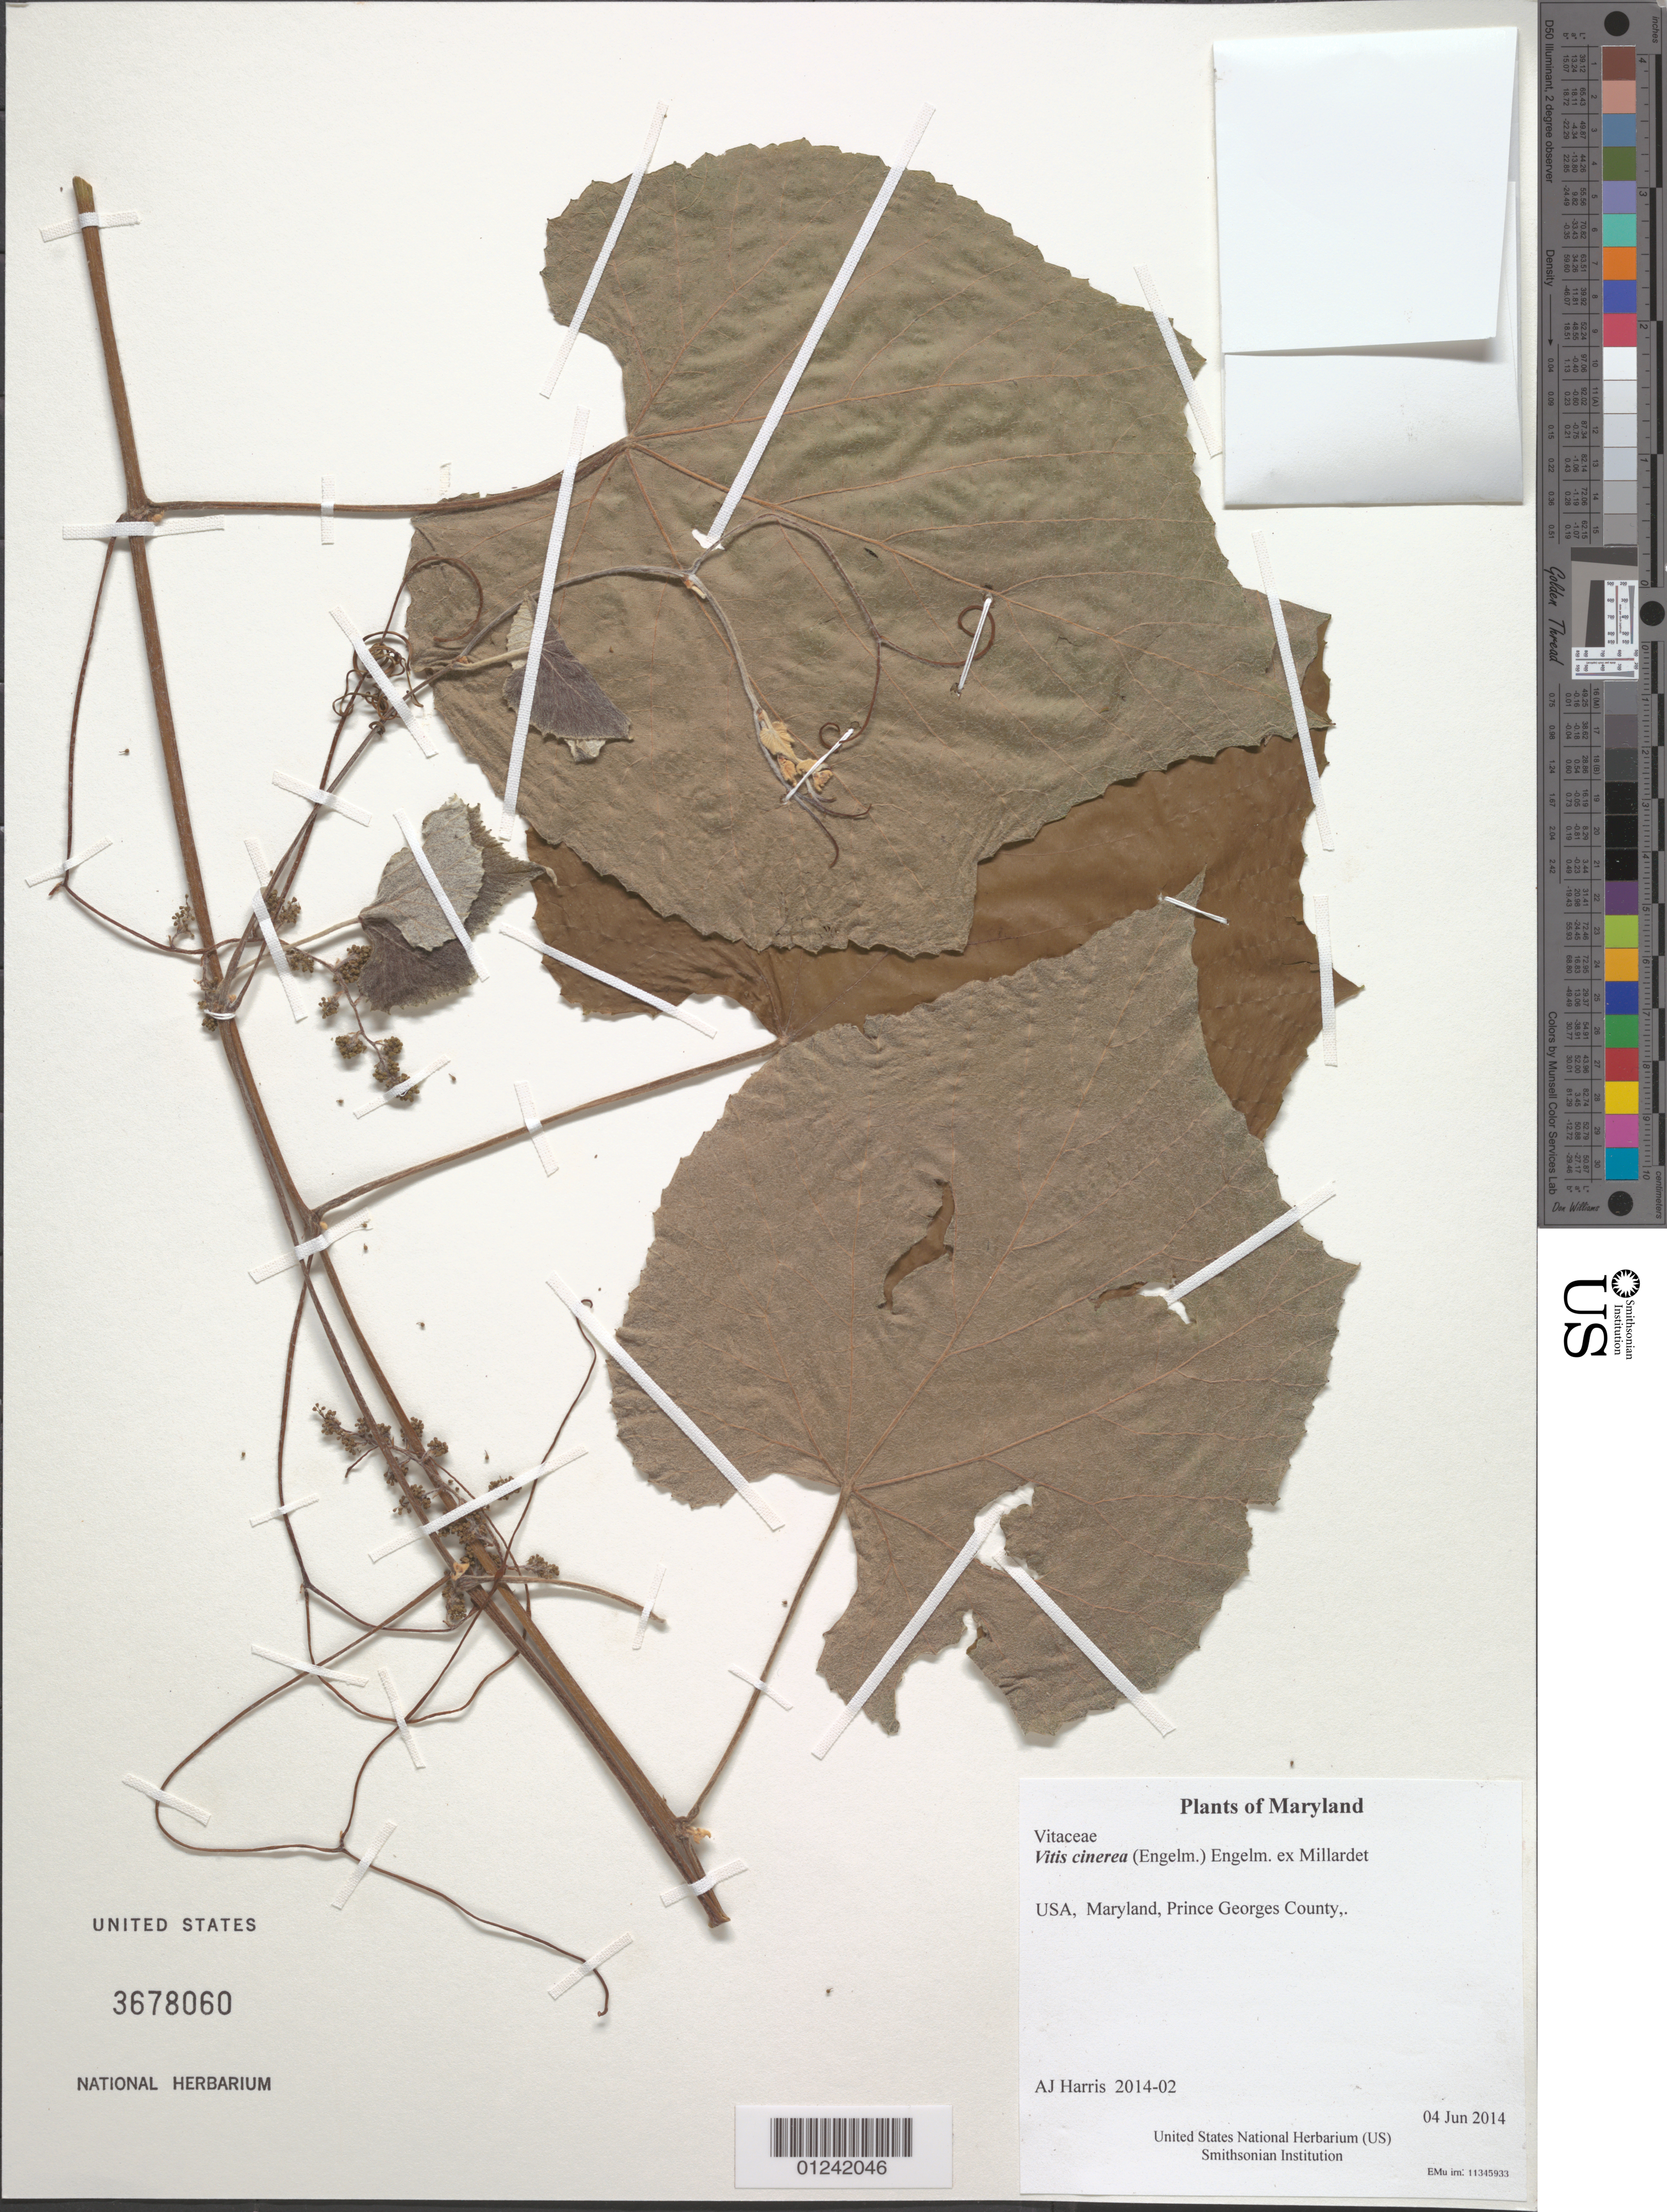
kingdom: Plantae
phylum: Tracheophyta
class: Magnoliopsida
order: Vitales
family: Vitaceae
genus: Vitis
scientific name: Vitis cinerea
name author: (Engelm.) Millardet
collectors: A. J. Harris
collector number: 2014-02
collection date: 2014-06-04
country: United States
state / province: Maryland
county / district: Prince George's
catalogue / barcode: US 3678060